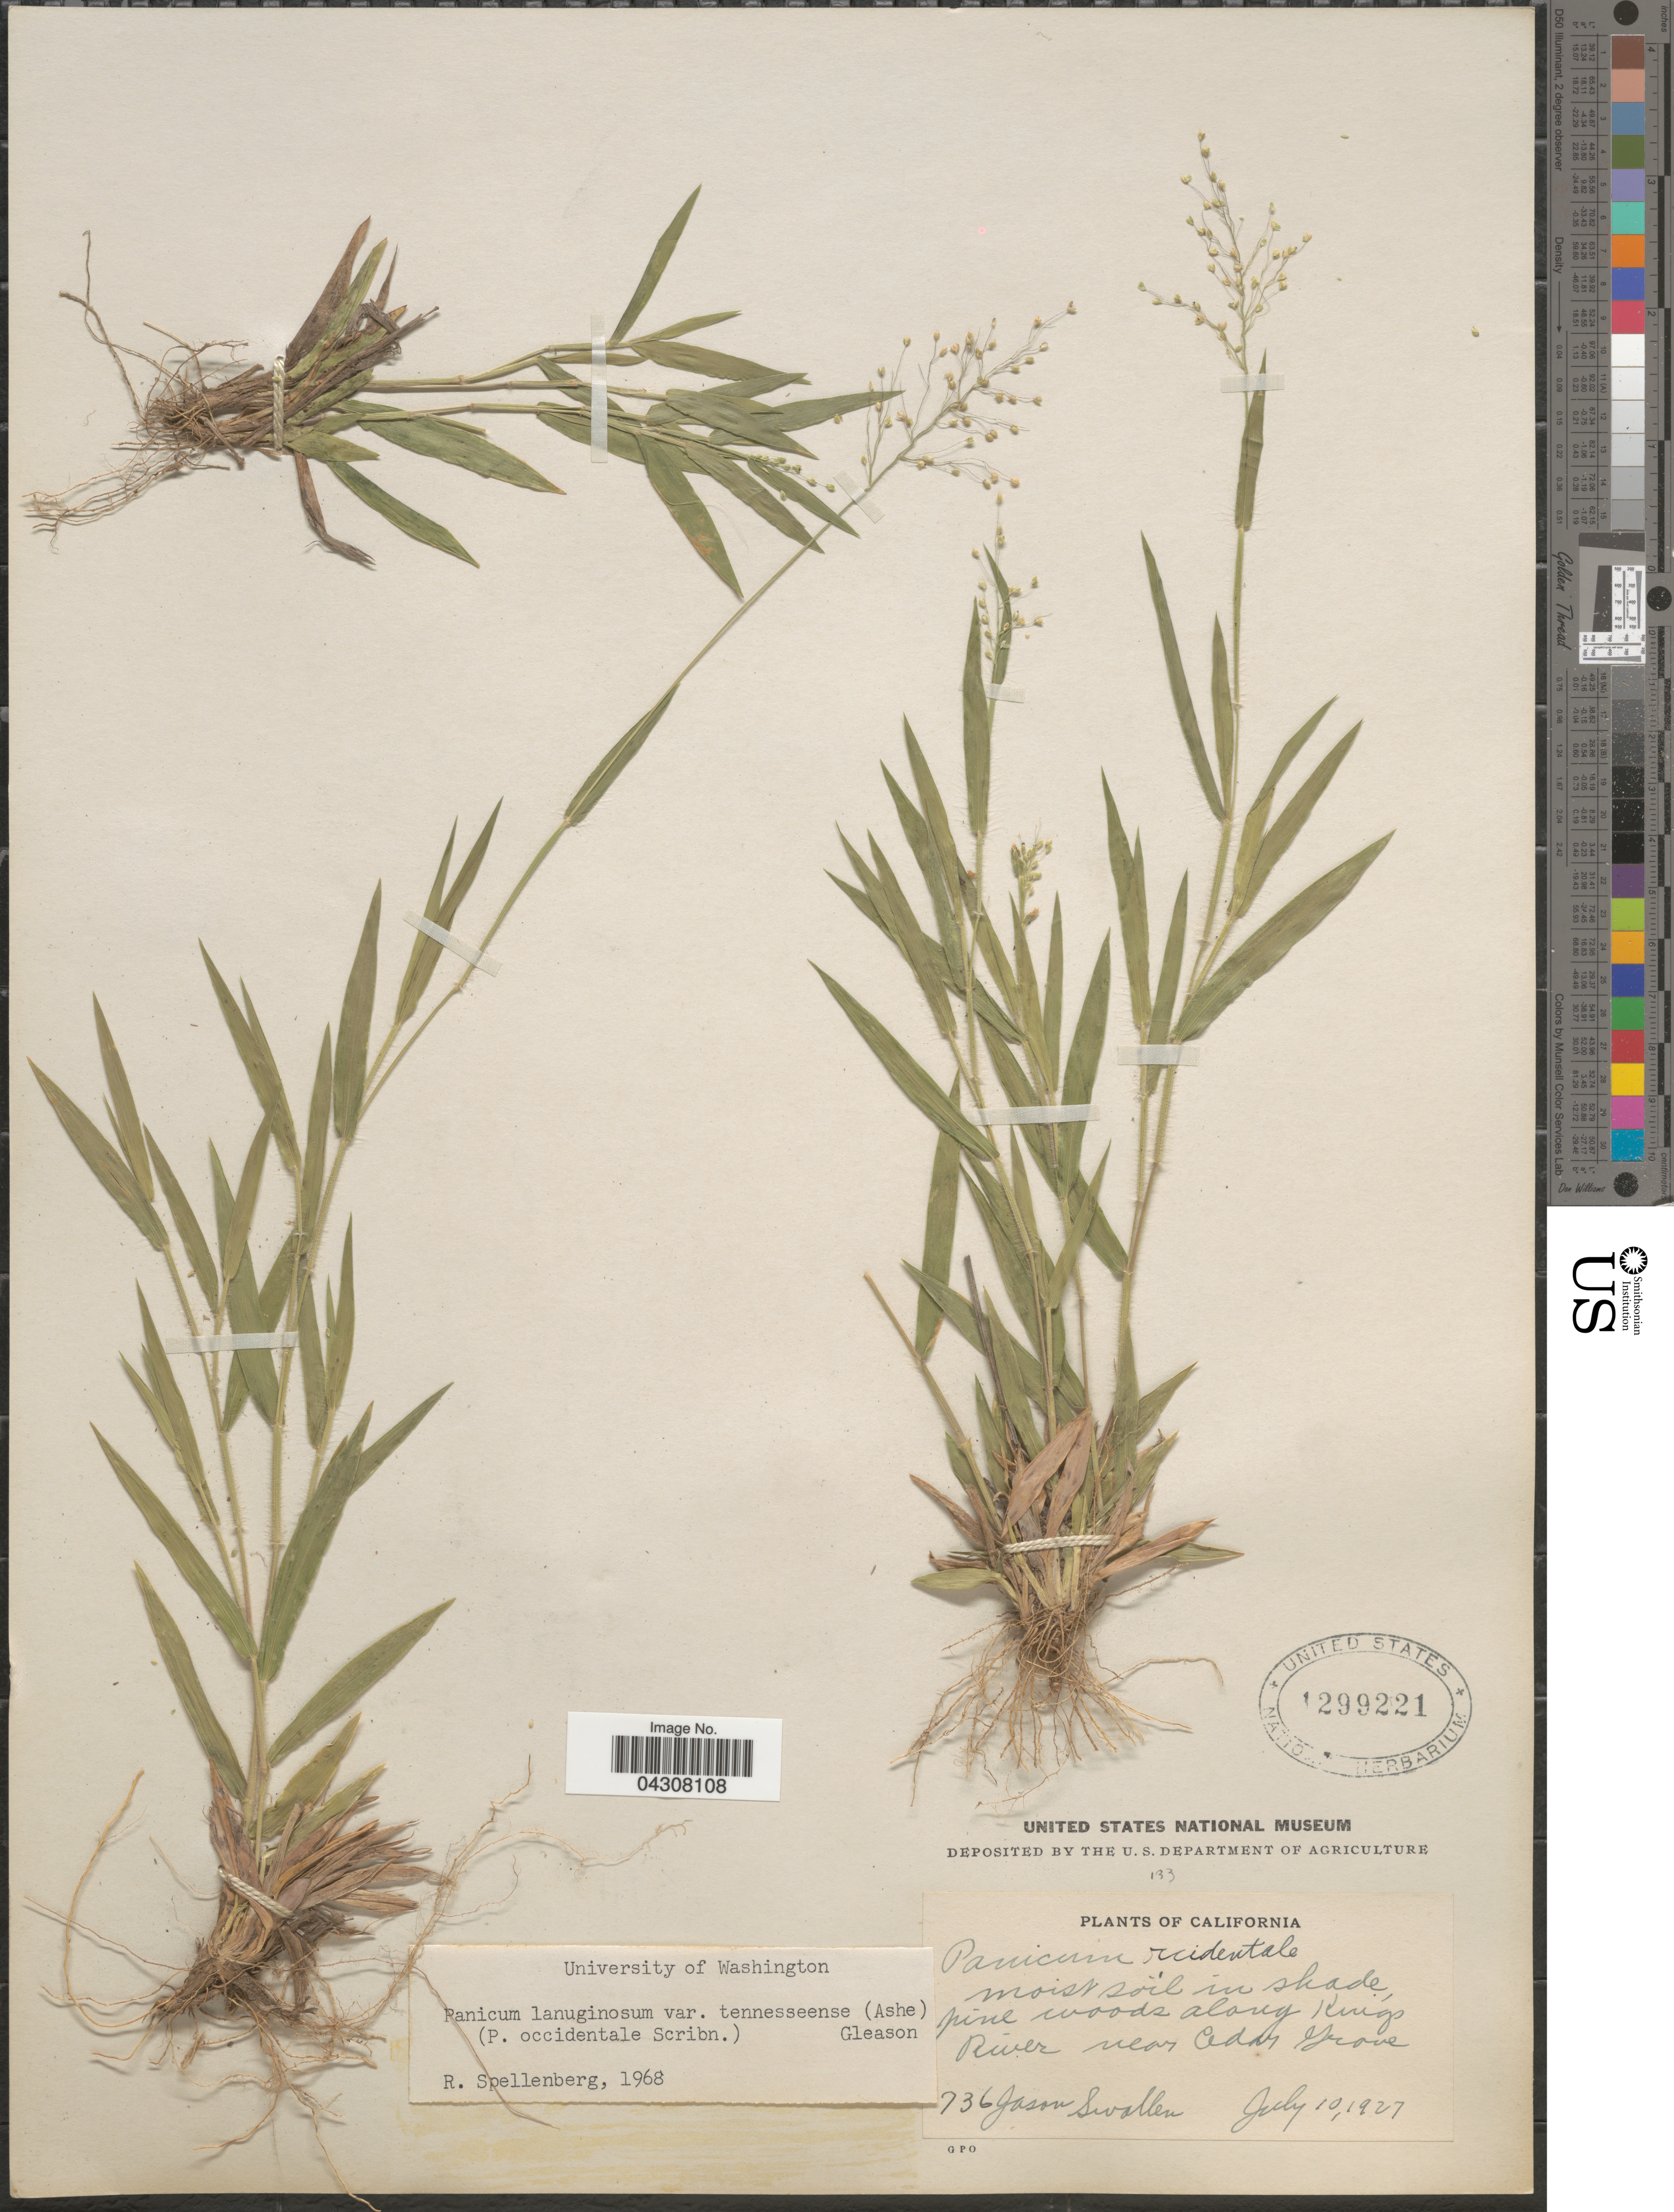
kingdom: Plantae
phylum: Tracheophyta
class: Liliopsida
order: Poales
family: Poaceae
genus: Dichanthelium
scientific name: Dichanthelium acuminatum var. acuminatum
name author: (Sw.) Gould & C.A. Clark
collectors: J. R. Swallen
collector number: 736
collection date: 1927-07-10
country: United States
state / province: California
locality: Pine woods along Kings River near Cedar Grove.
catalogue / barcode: US 1299221